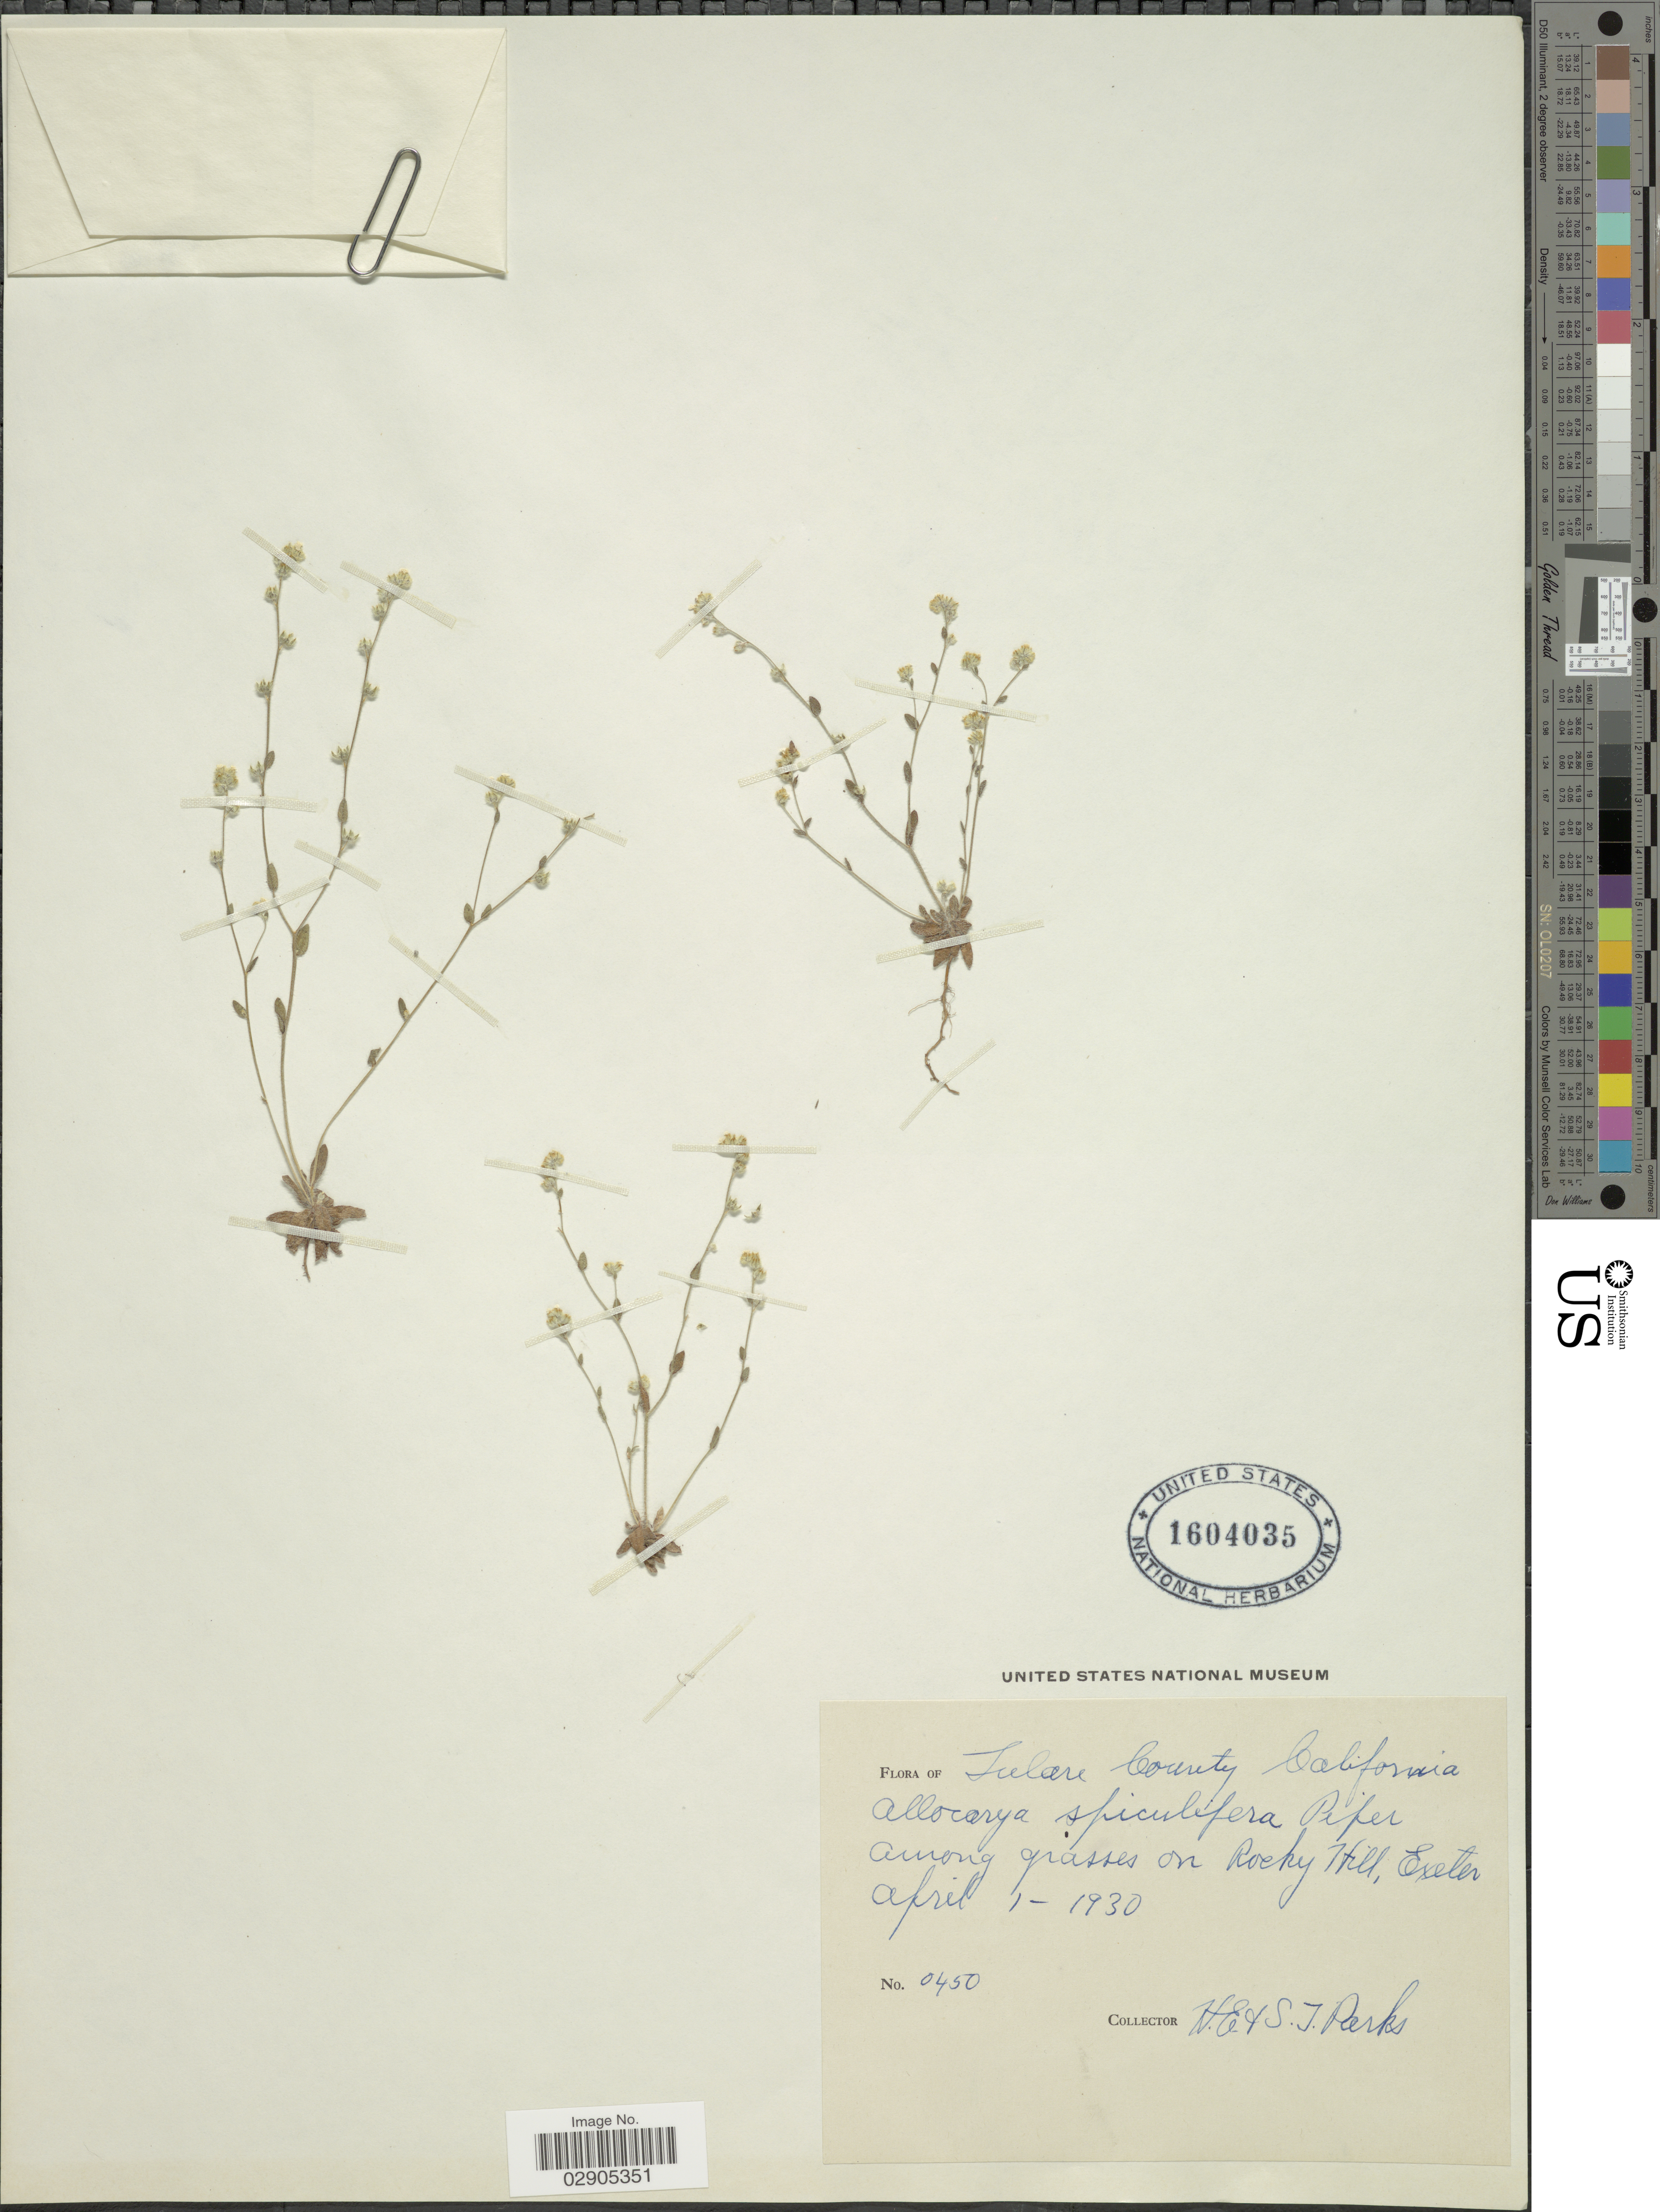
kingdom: Plantae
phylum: Tracheophyta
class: Magnoliopsida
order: Boraginales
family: Boraginaceae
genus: Allocarya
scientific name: Allocarya spiculifera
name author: Piper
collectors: H. E. Parks & S. Parks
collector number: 0450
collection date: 1930-04-01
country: United States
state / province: California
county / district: Tulare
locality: Tulare County, among grasses on Rocky Hill, Exeter.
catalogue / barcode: US 1604035